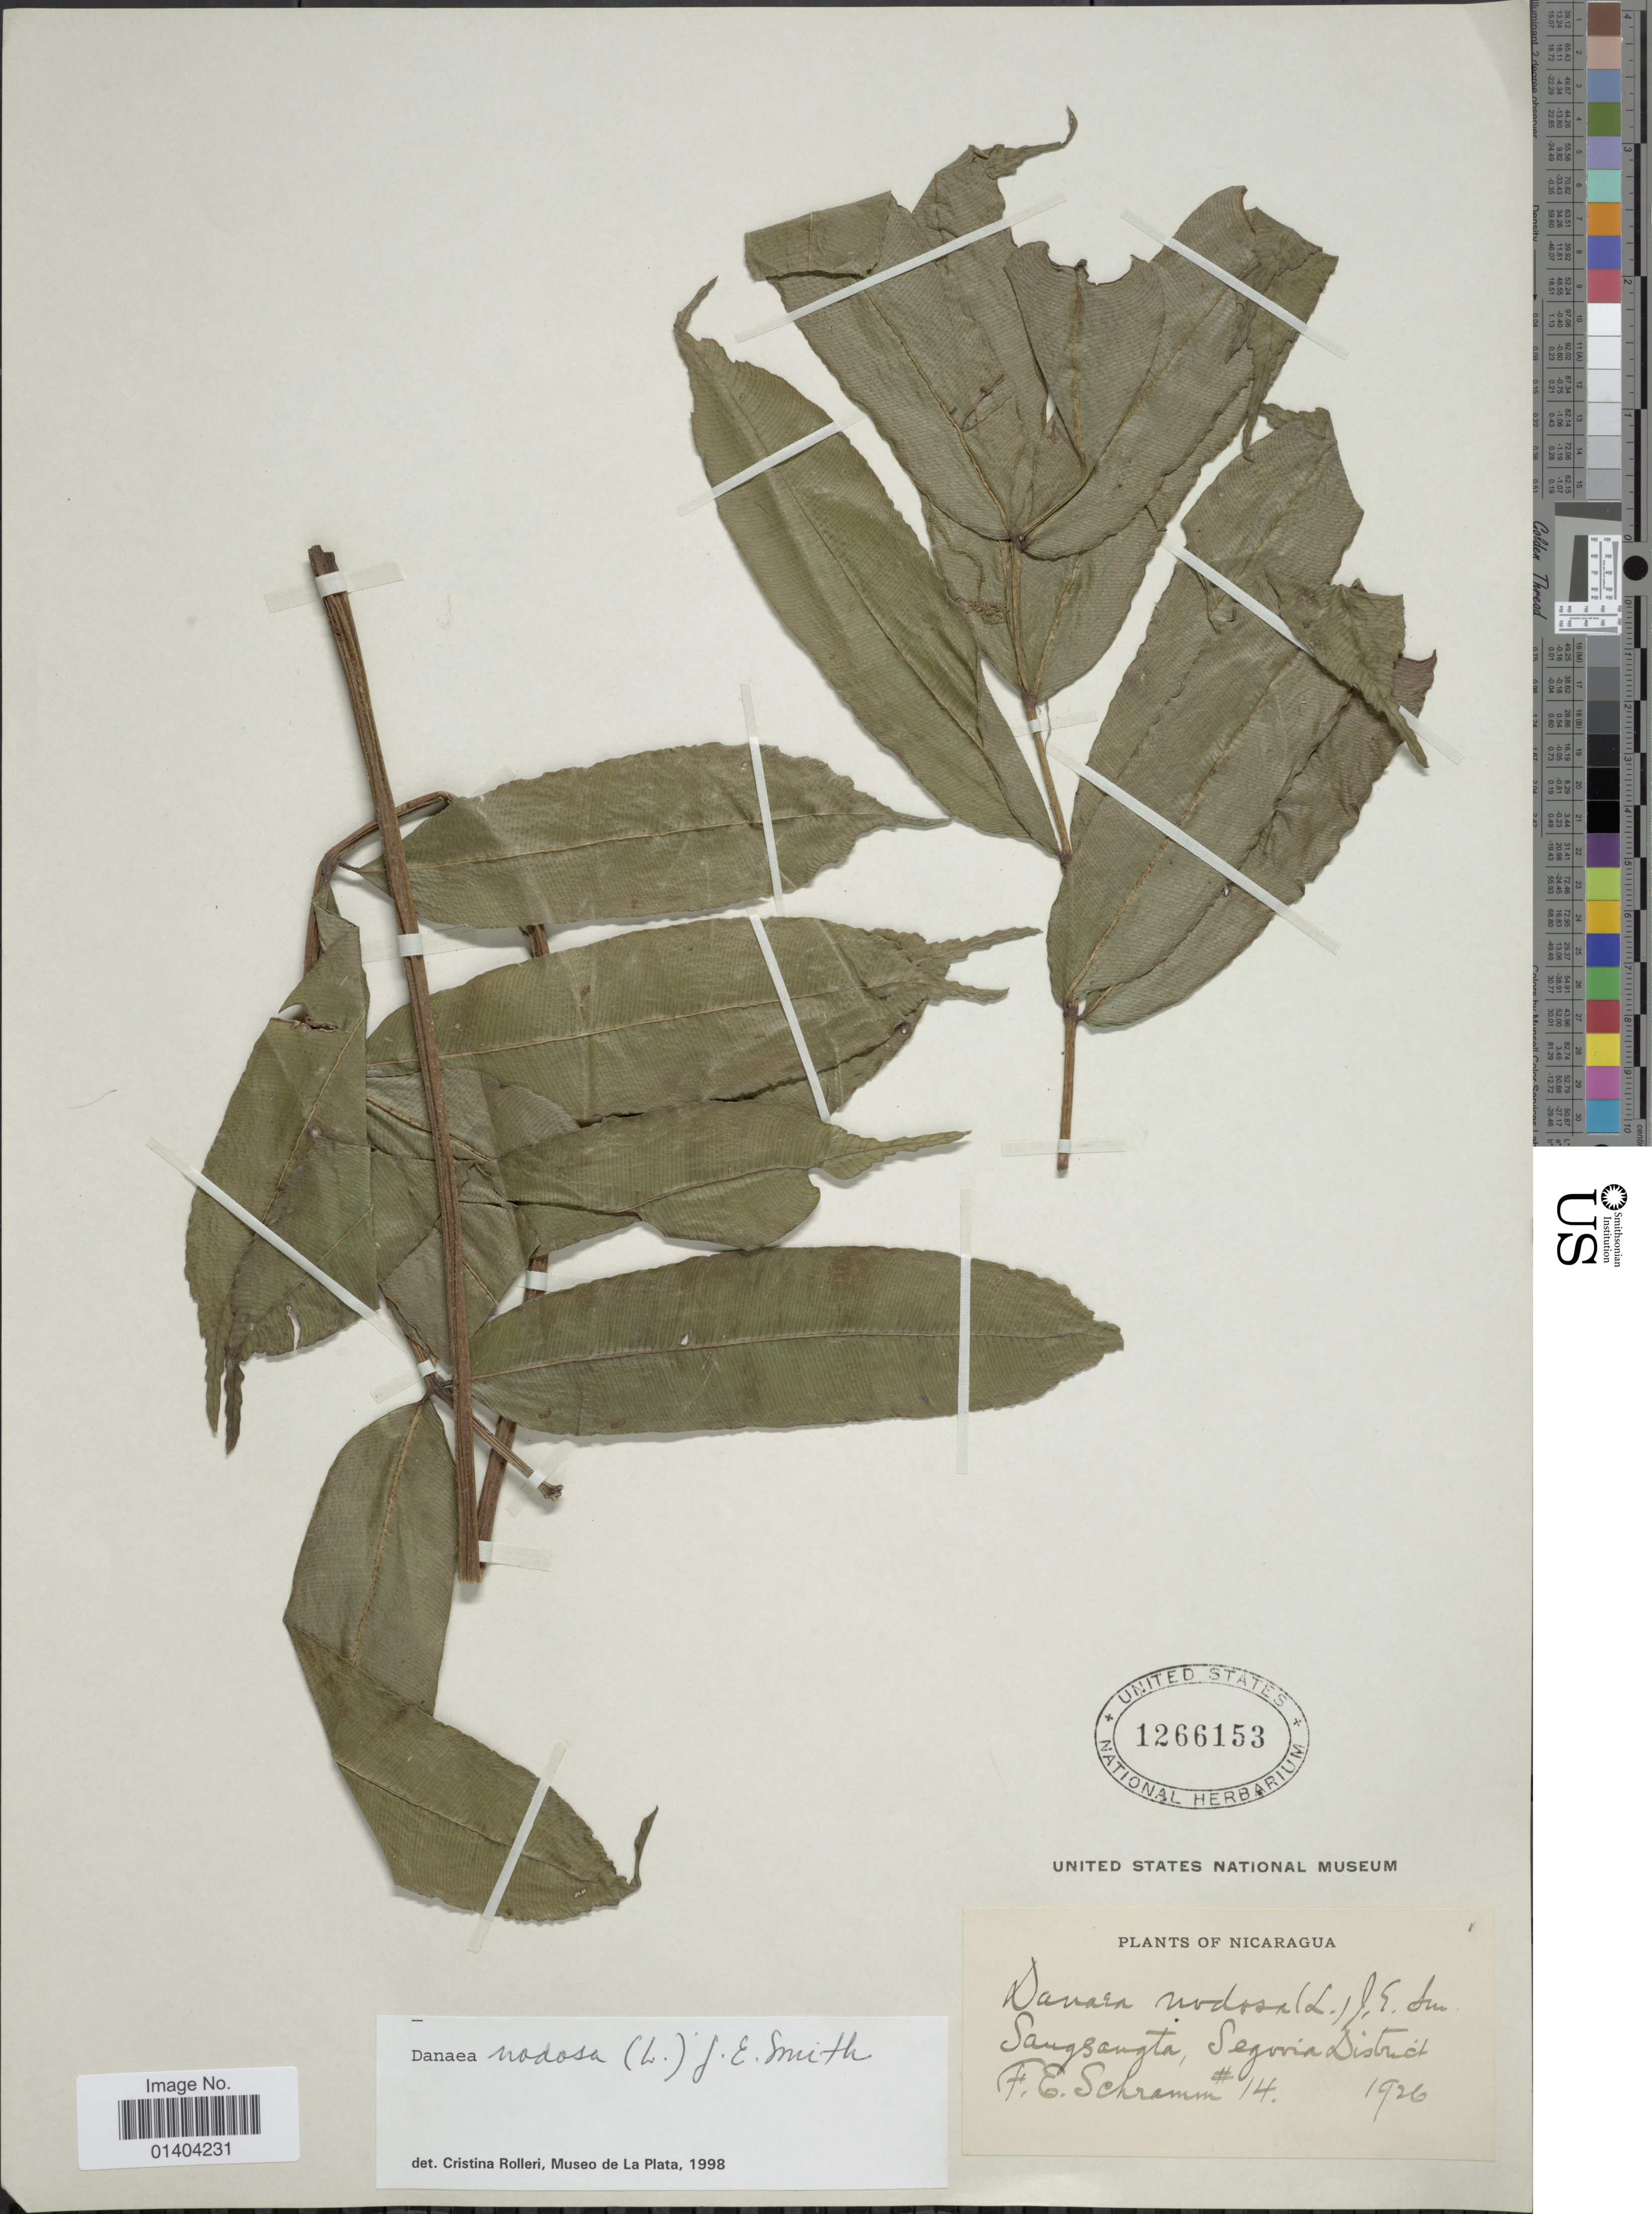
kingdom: Plantae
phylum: Tracheophyta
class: Polypodiopsida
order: Marattiales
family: Marattiaceae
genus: Danaea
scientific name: Danaea nodosa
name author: (L.) Sm.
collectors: F. E. Schramm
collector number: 14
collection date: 1926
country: Nicaragua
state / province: Nueva Segovia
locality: Sangsangta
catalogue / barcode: US 1266153